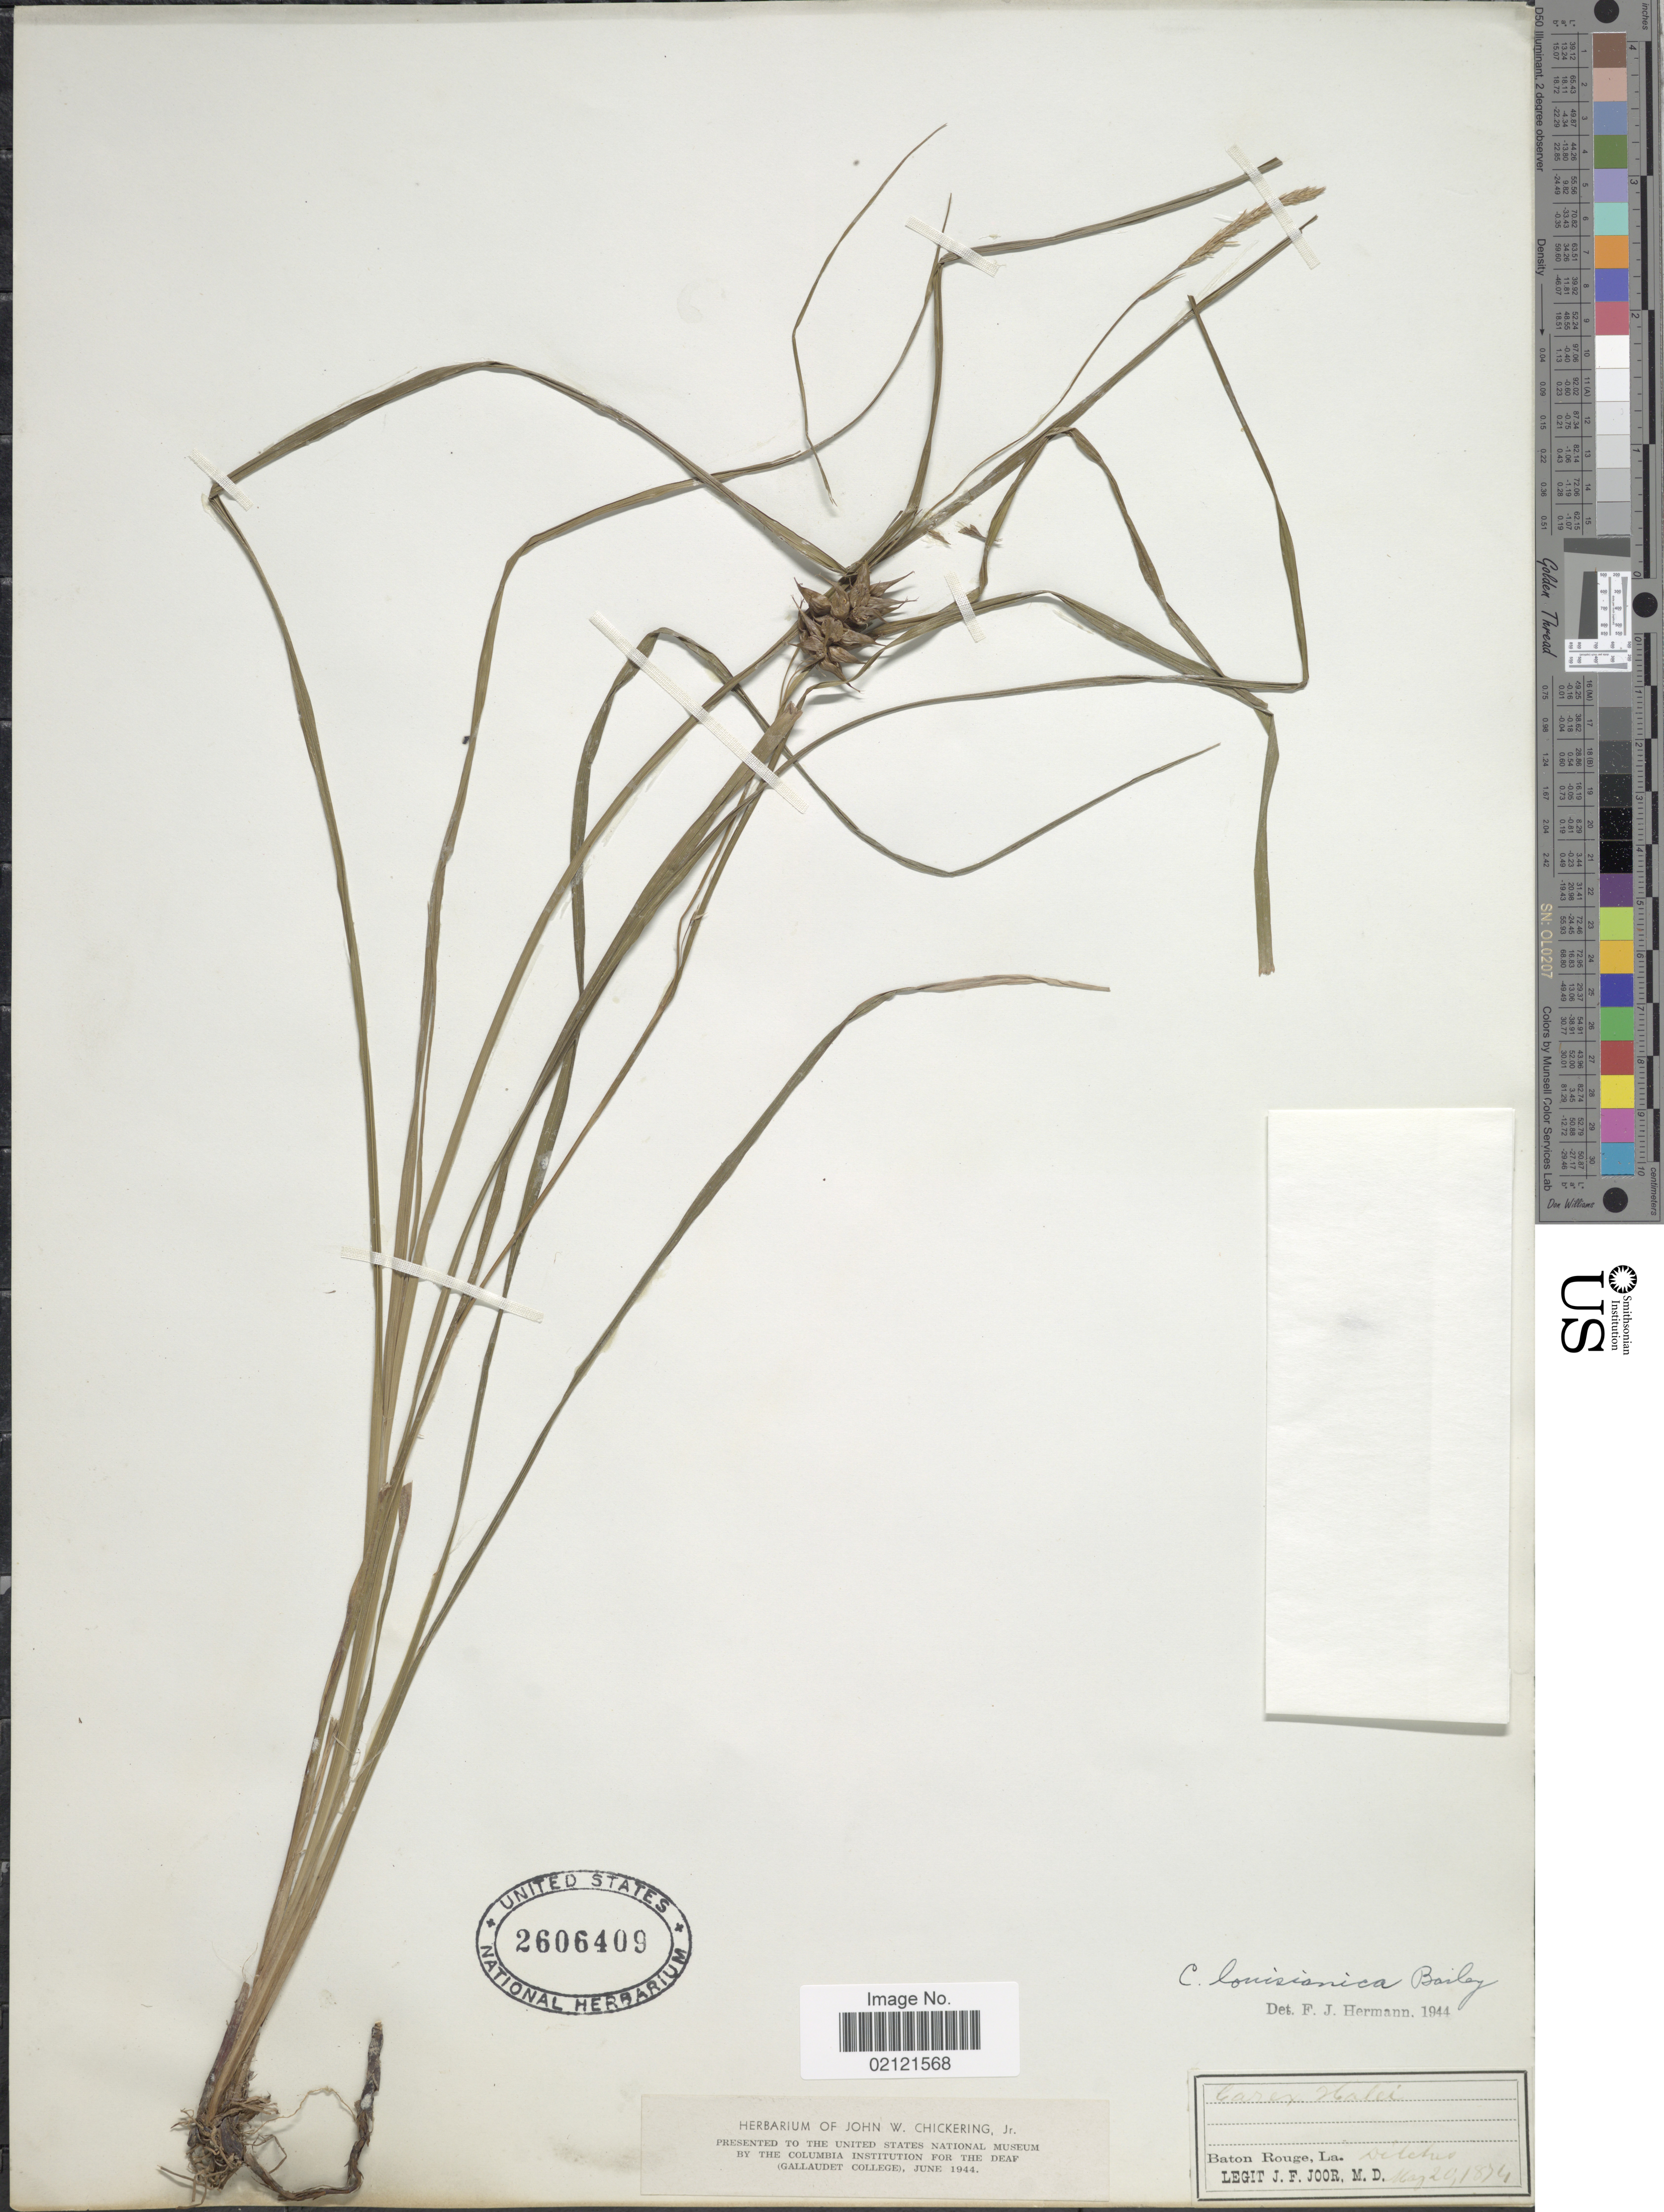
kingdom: Plantae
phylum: Tracheophyta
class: Liliopsida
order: Poales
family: Cyperaceae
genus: Carex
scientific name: Carex louisianica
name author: L.H. Bailey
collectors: J. F. Joor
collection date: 1874-05-20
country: United States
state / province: Louisiana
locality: Baton Rouge,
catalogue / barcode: US 2606409